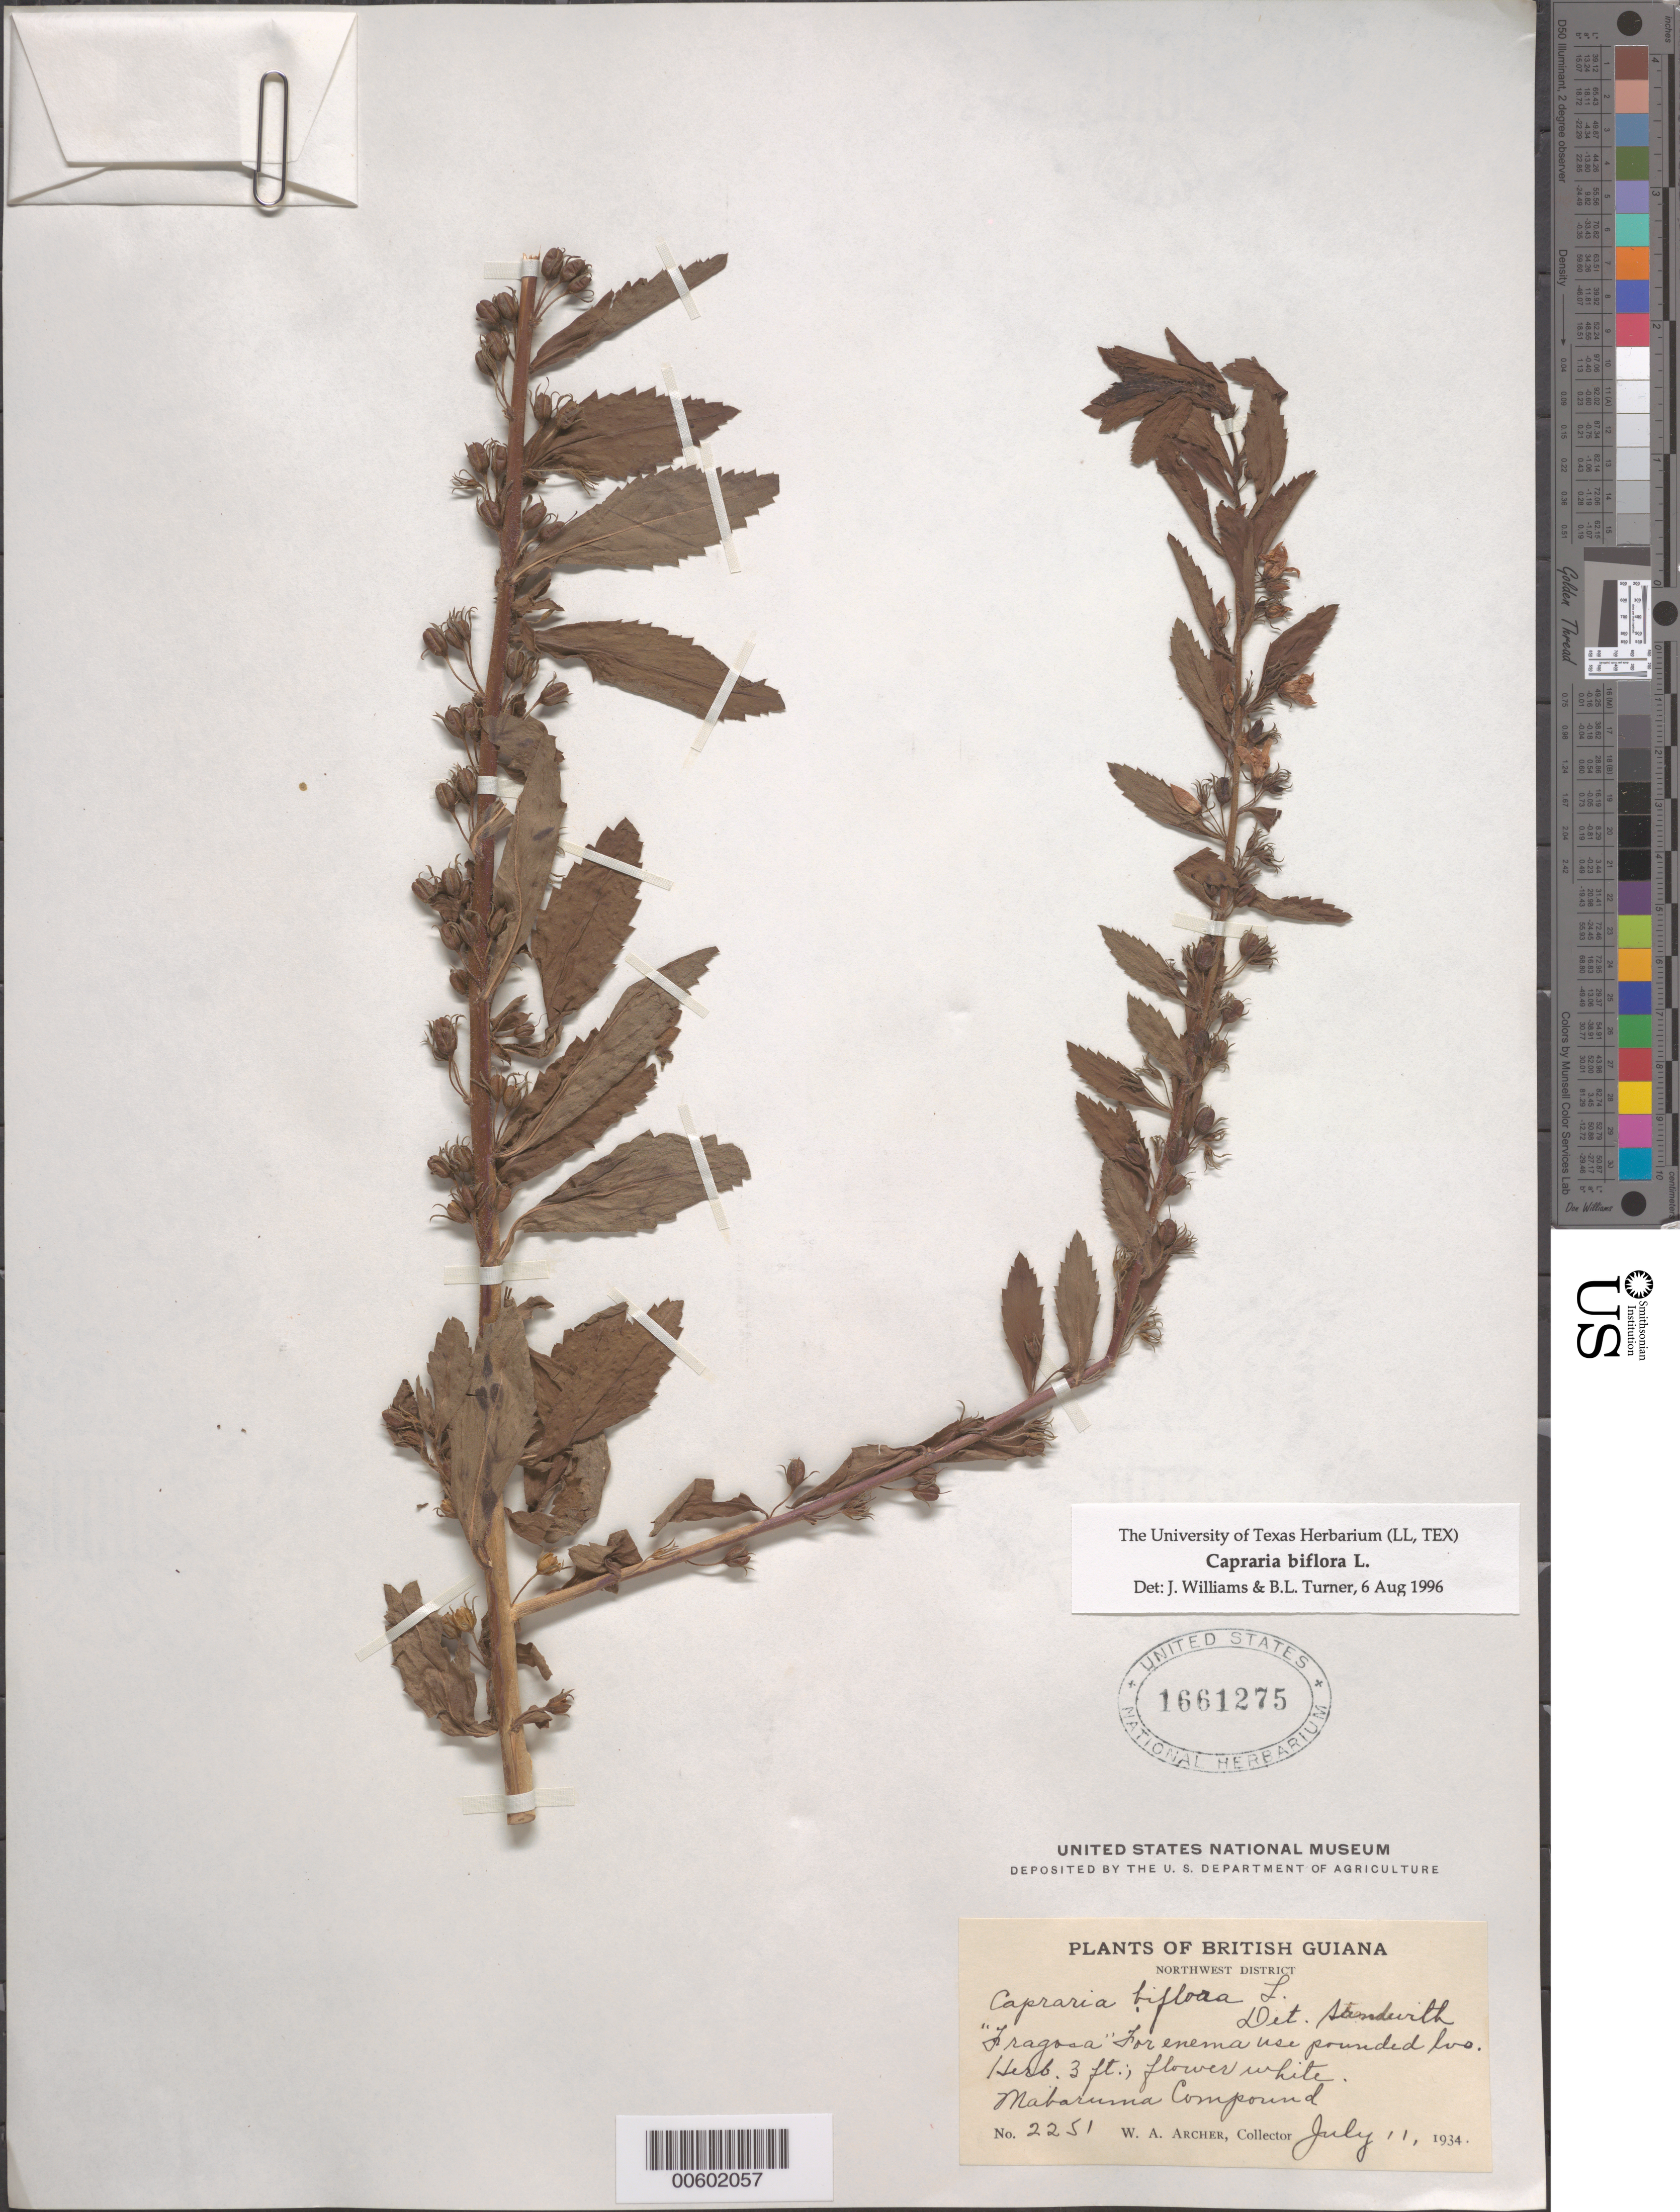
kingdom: Plantae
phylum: Tracheophyta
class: Magnoliopsida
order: Lamiales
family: Scrophulariaceae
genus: Capraria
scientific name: Capraria biflora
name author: L.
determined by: Williams, J.; Turner, B. L.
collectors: W. A. Archer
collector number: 2251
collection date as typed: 11-Jul-34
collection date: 1934-07-11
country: Guyana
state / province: Barima-Waini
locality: Mabaruma Compound, NW Dist.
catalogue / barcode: US 1661275